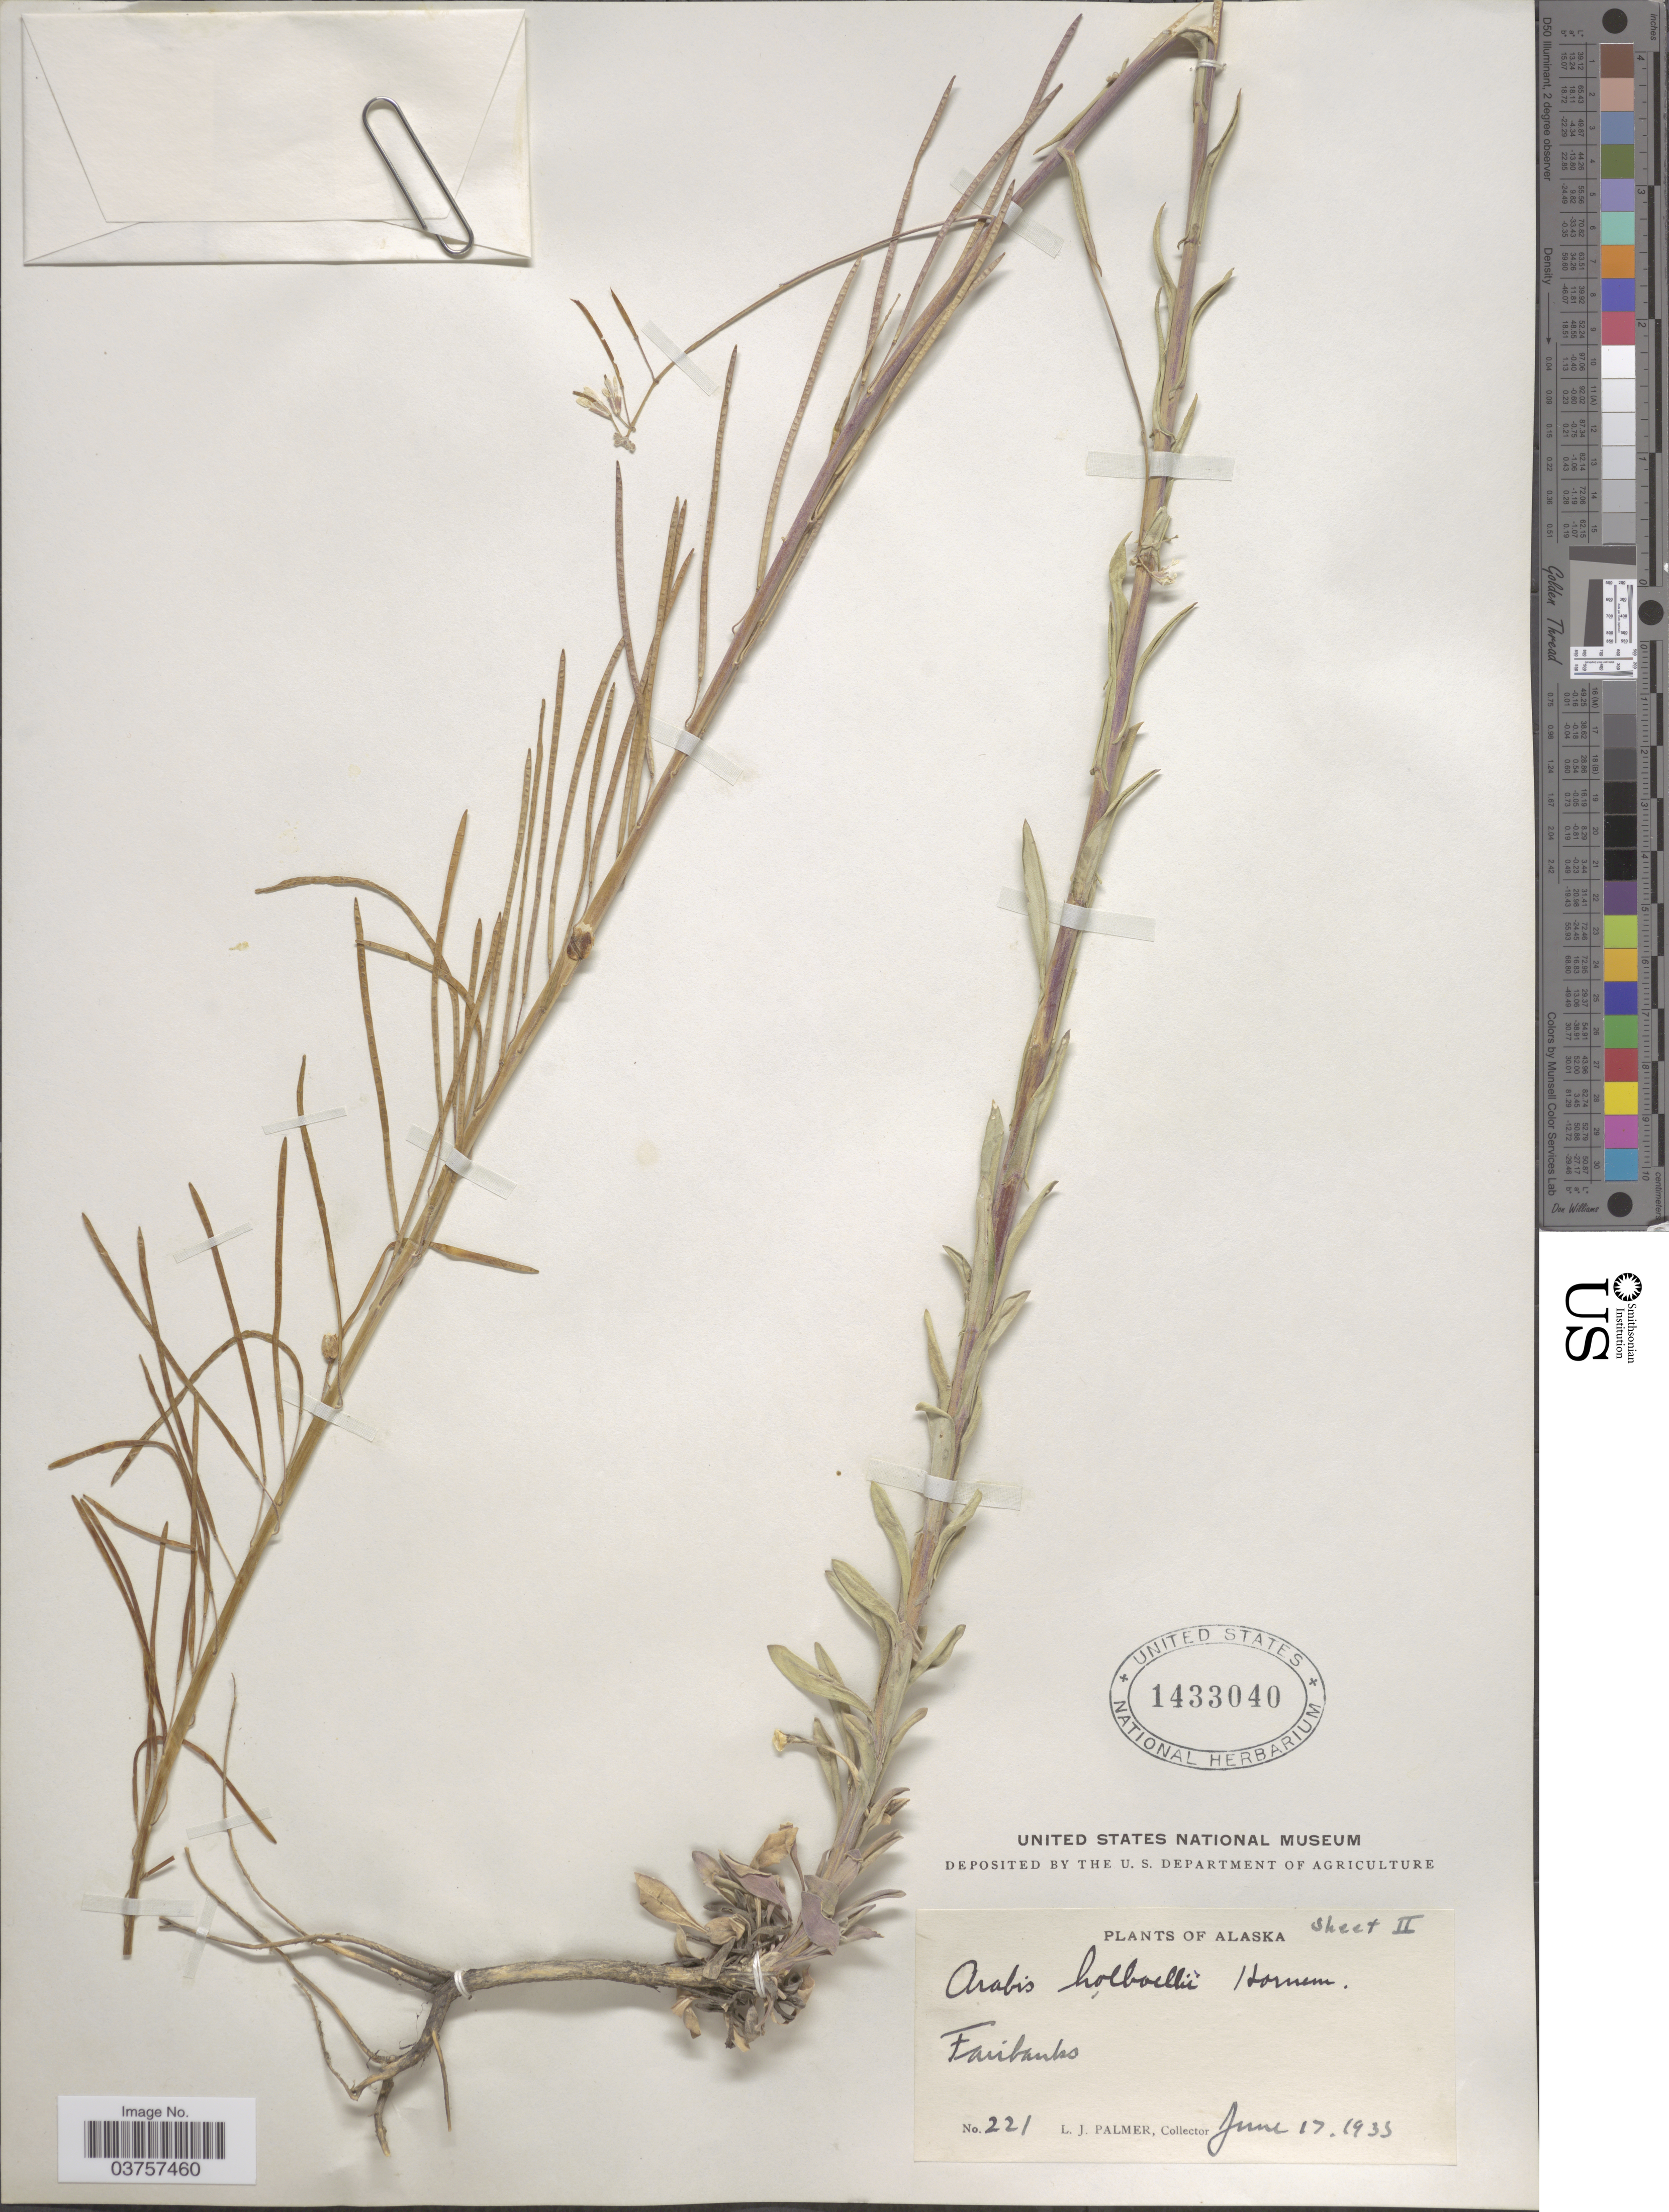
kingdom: Plantae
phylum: Tracheophyta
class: Magnoliopsida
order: Brassicales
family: Brassicaceae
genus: Arabis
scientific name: Arabis holboellii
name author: Hornem.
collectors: L. J. Palmer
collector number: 221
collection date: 1933-06-17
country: United States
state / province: Alaska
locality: Fairbanks.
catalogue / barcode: US 1433040